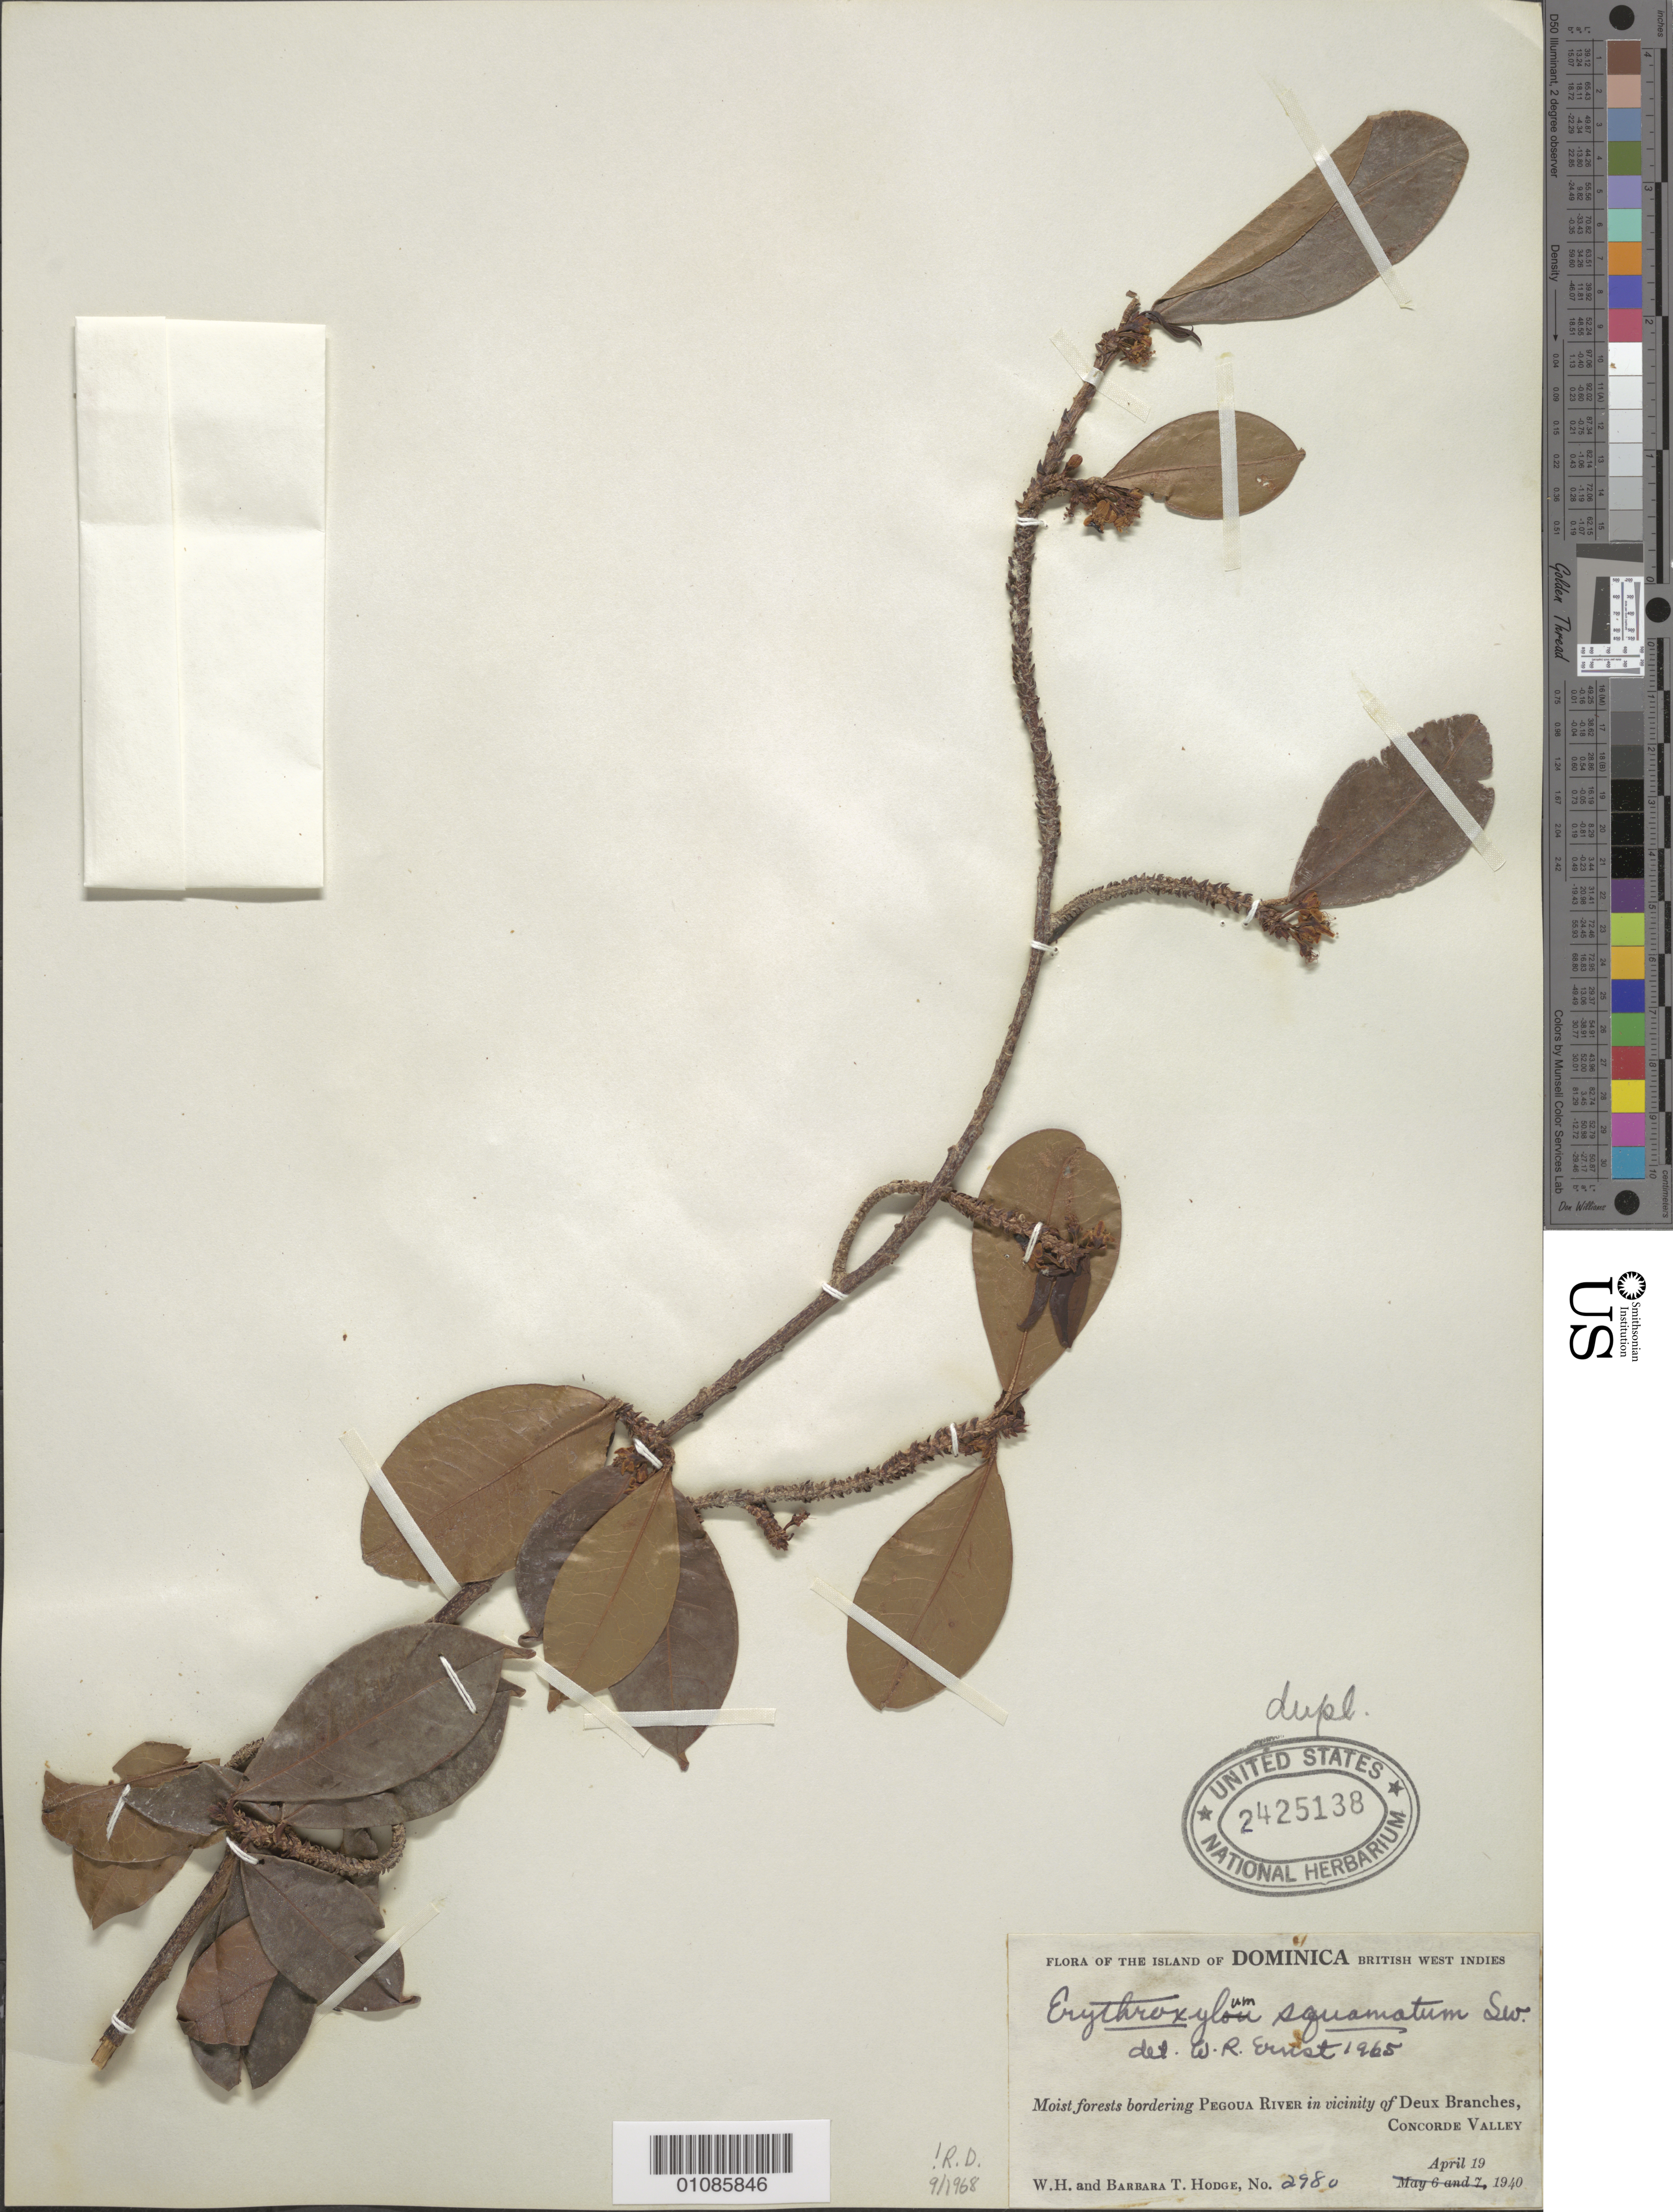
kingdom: Plantae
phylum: Tracheophyta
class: Magnoliopsida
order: Malpighiales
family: Erythroxylaceae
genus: Erythroxylum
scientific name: Erythroxylum squamatum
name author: Sw.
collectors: B. Hodge & W. Hodge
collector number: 2980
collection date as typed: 19 Apr 1940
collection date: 1940-04-19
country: Dominica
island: Dominica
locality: concorde valley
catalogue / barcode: US 2425138